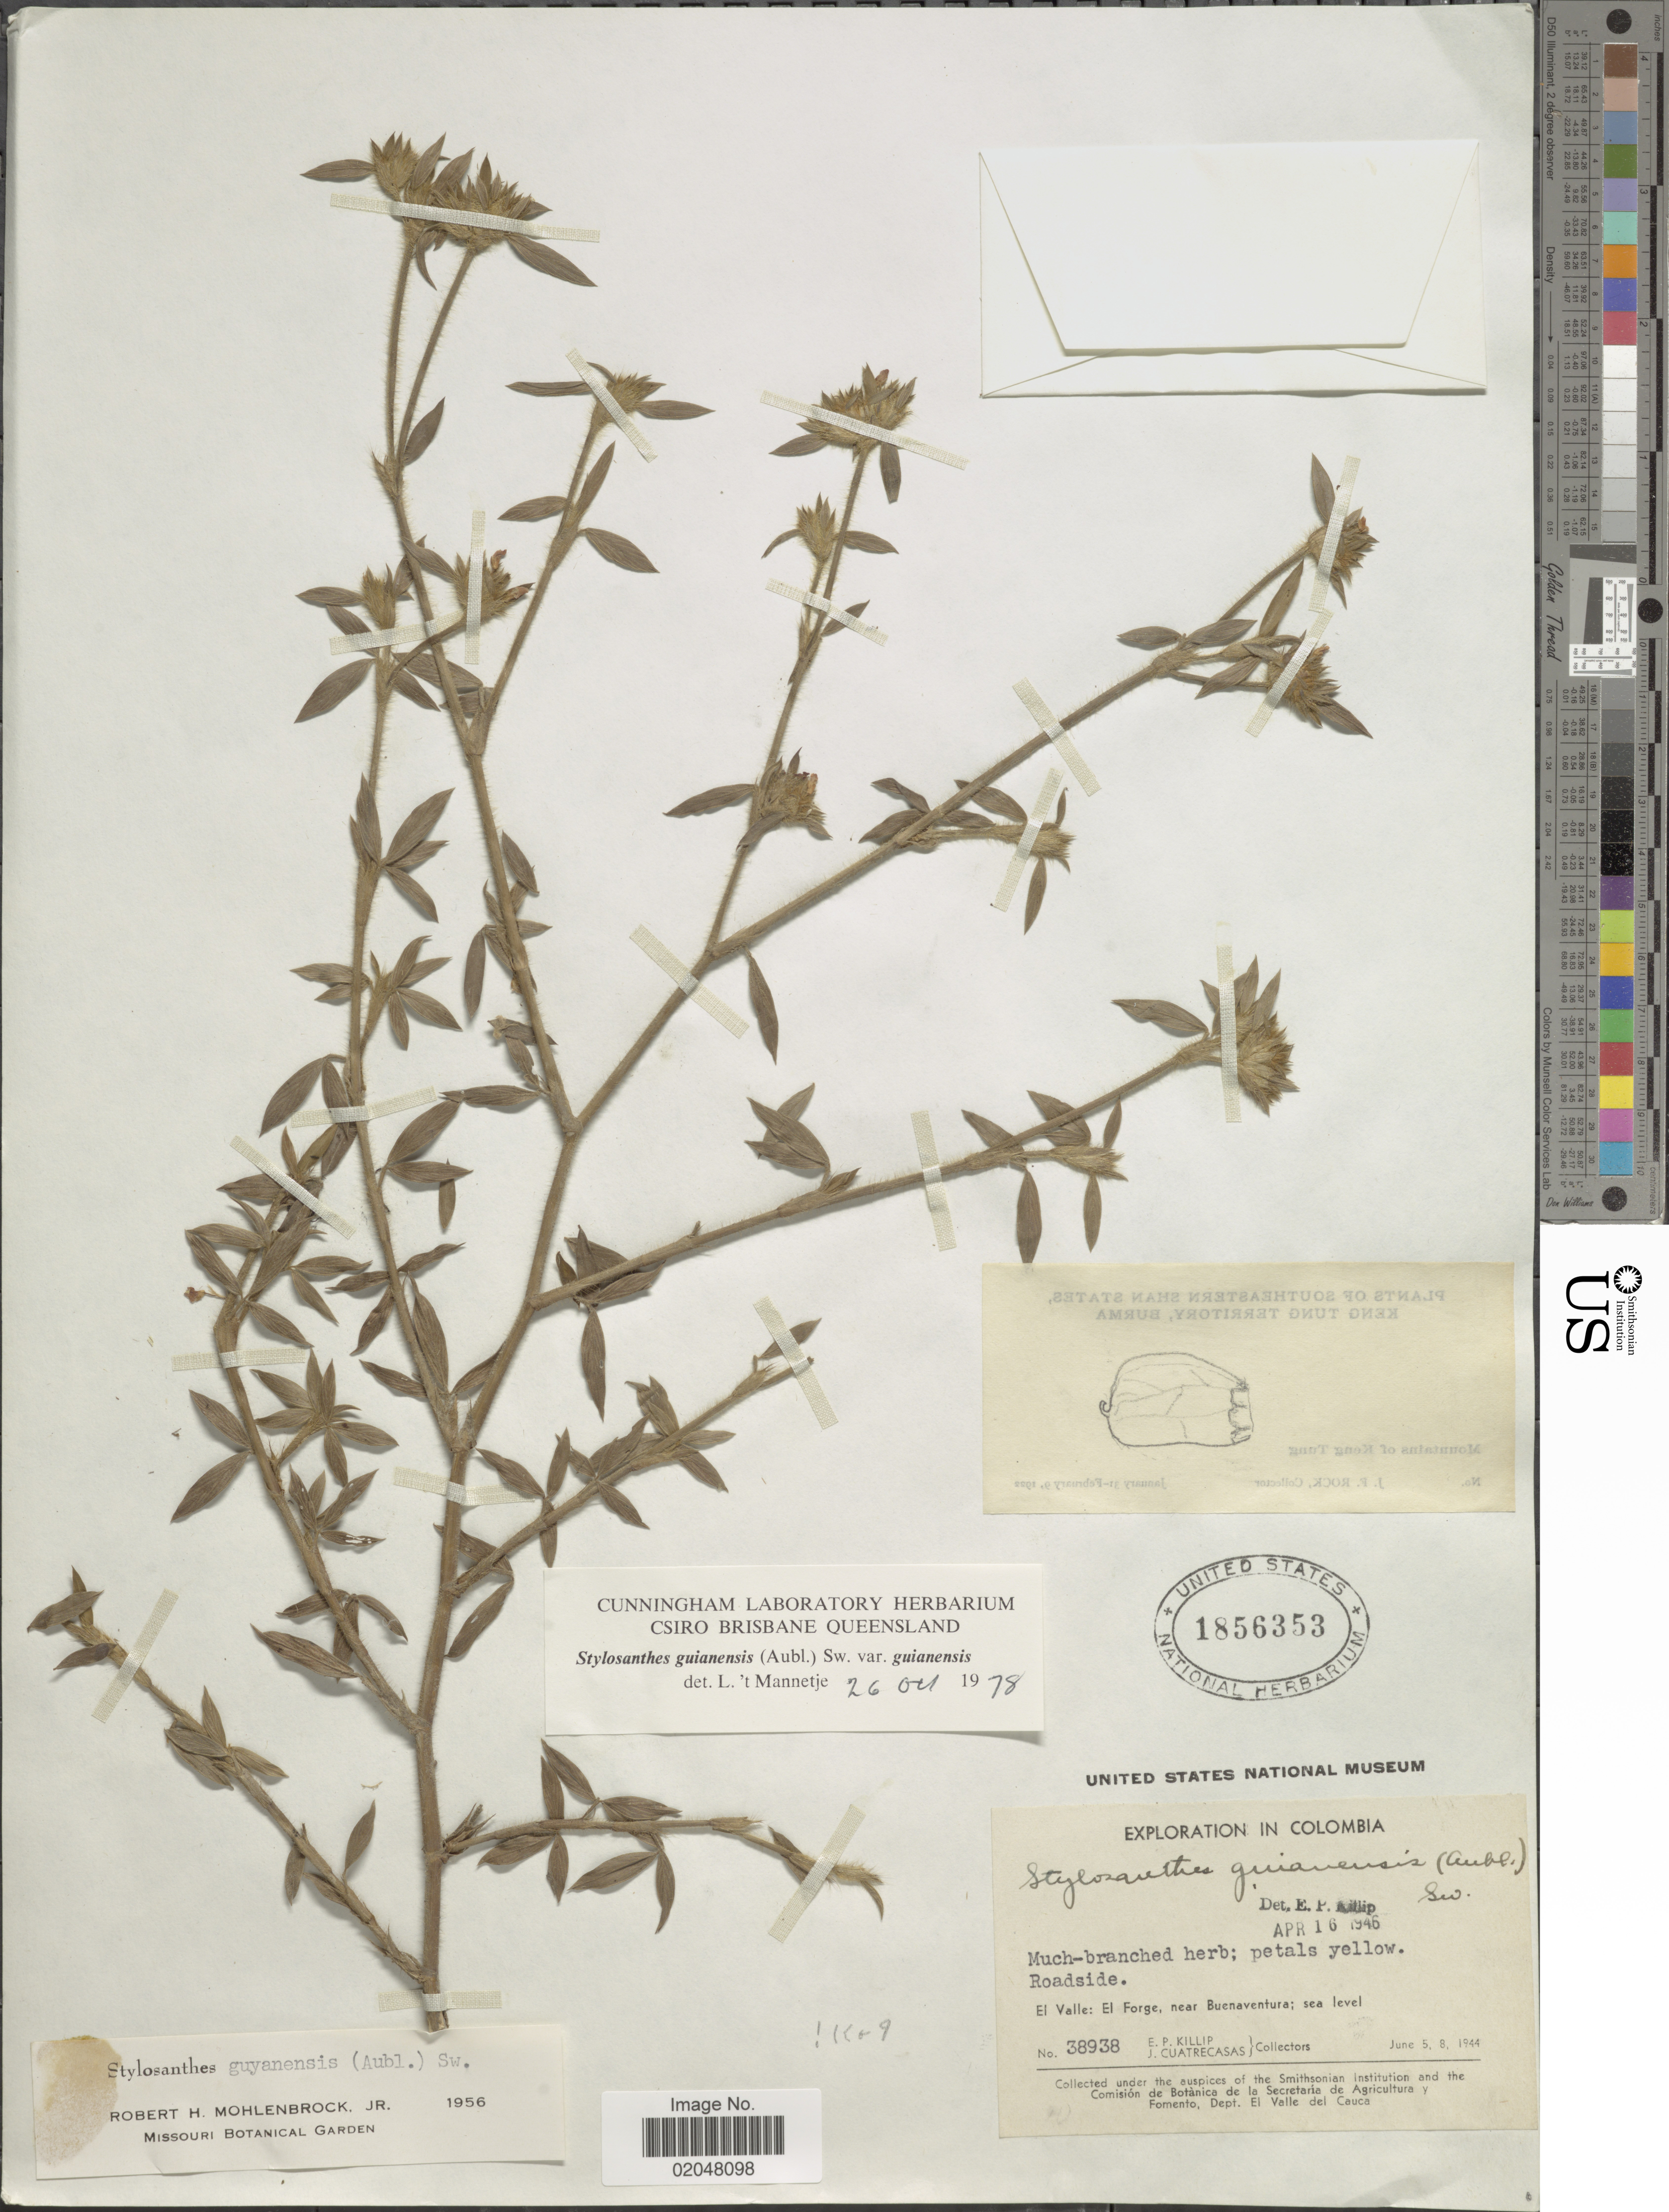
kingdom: Plantae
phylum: Tracheophyta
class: Magnoliopsida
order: Fabales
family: Fabaceae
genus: Stylosanthes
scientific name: Stylosanthes guianensis var. guianensis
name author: (Aubl.) Sw.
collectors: E. P. Killip & J. Cuatrecasas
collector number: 38938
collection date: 1944-06-05/1944-06-08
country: Colombia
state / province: Valle del Cauca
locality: El Valle: El Forge, near Buenaventura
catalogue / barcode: US 1856353